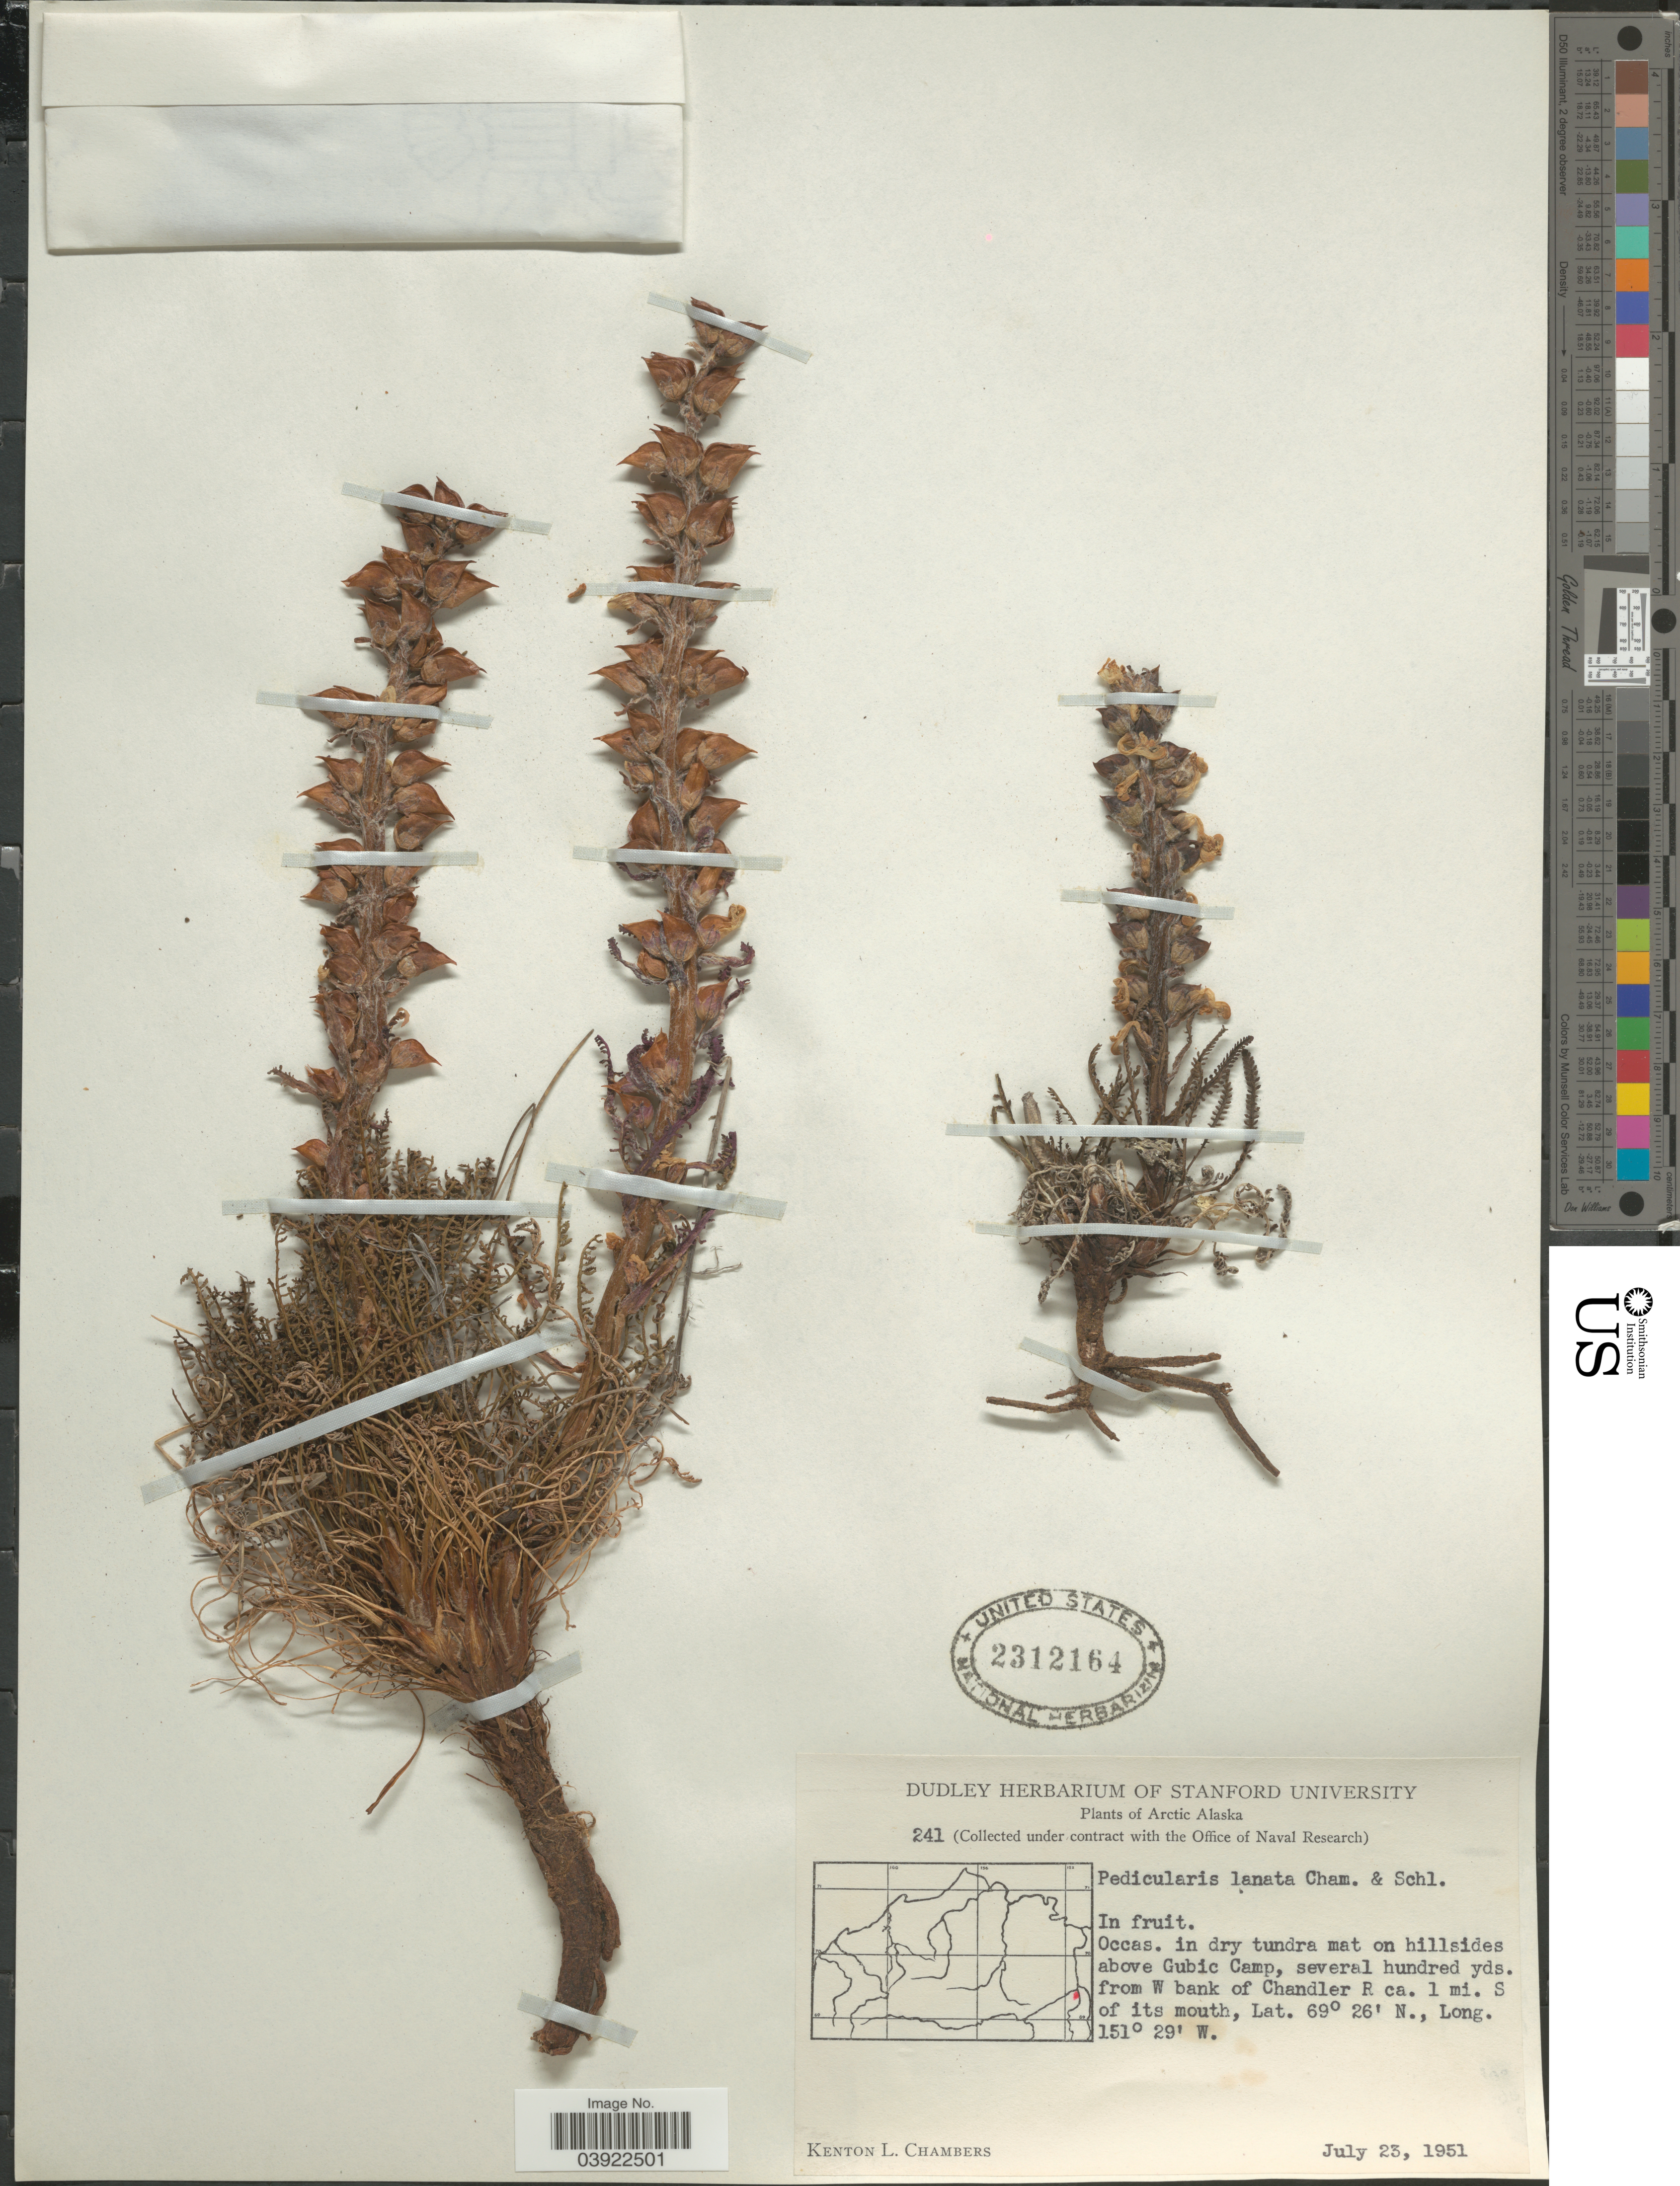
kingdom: Plantae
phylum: Tracheophyta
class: Magnoliopsida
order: Lamiales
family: Orobanchaceae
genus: Pedicularis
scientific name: Pedicularis lanata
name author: Willd. ex Cham. & Schltdl.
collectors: K. L. Chambers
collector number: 241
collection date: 1951-07-23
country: United States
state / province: Alaska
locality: Arctic Alaska. On hillsides above Gubic Camp, several hundred yds. from W bank of Chandler R ca. 1 mi. S of its mouth.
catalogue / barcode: US 2312164